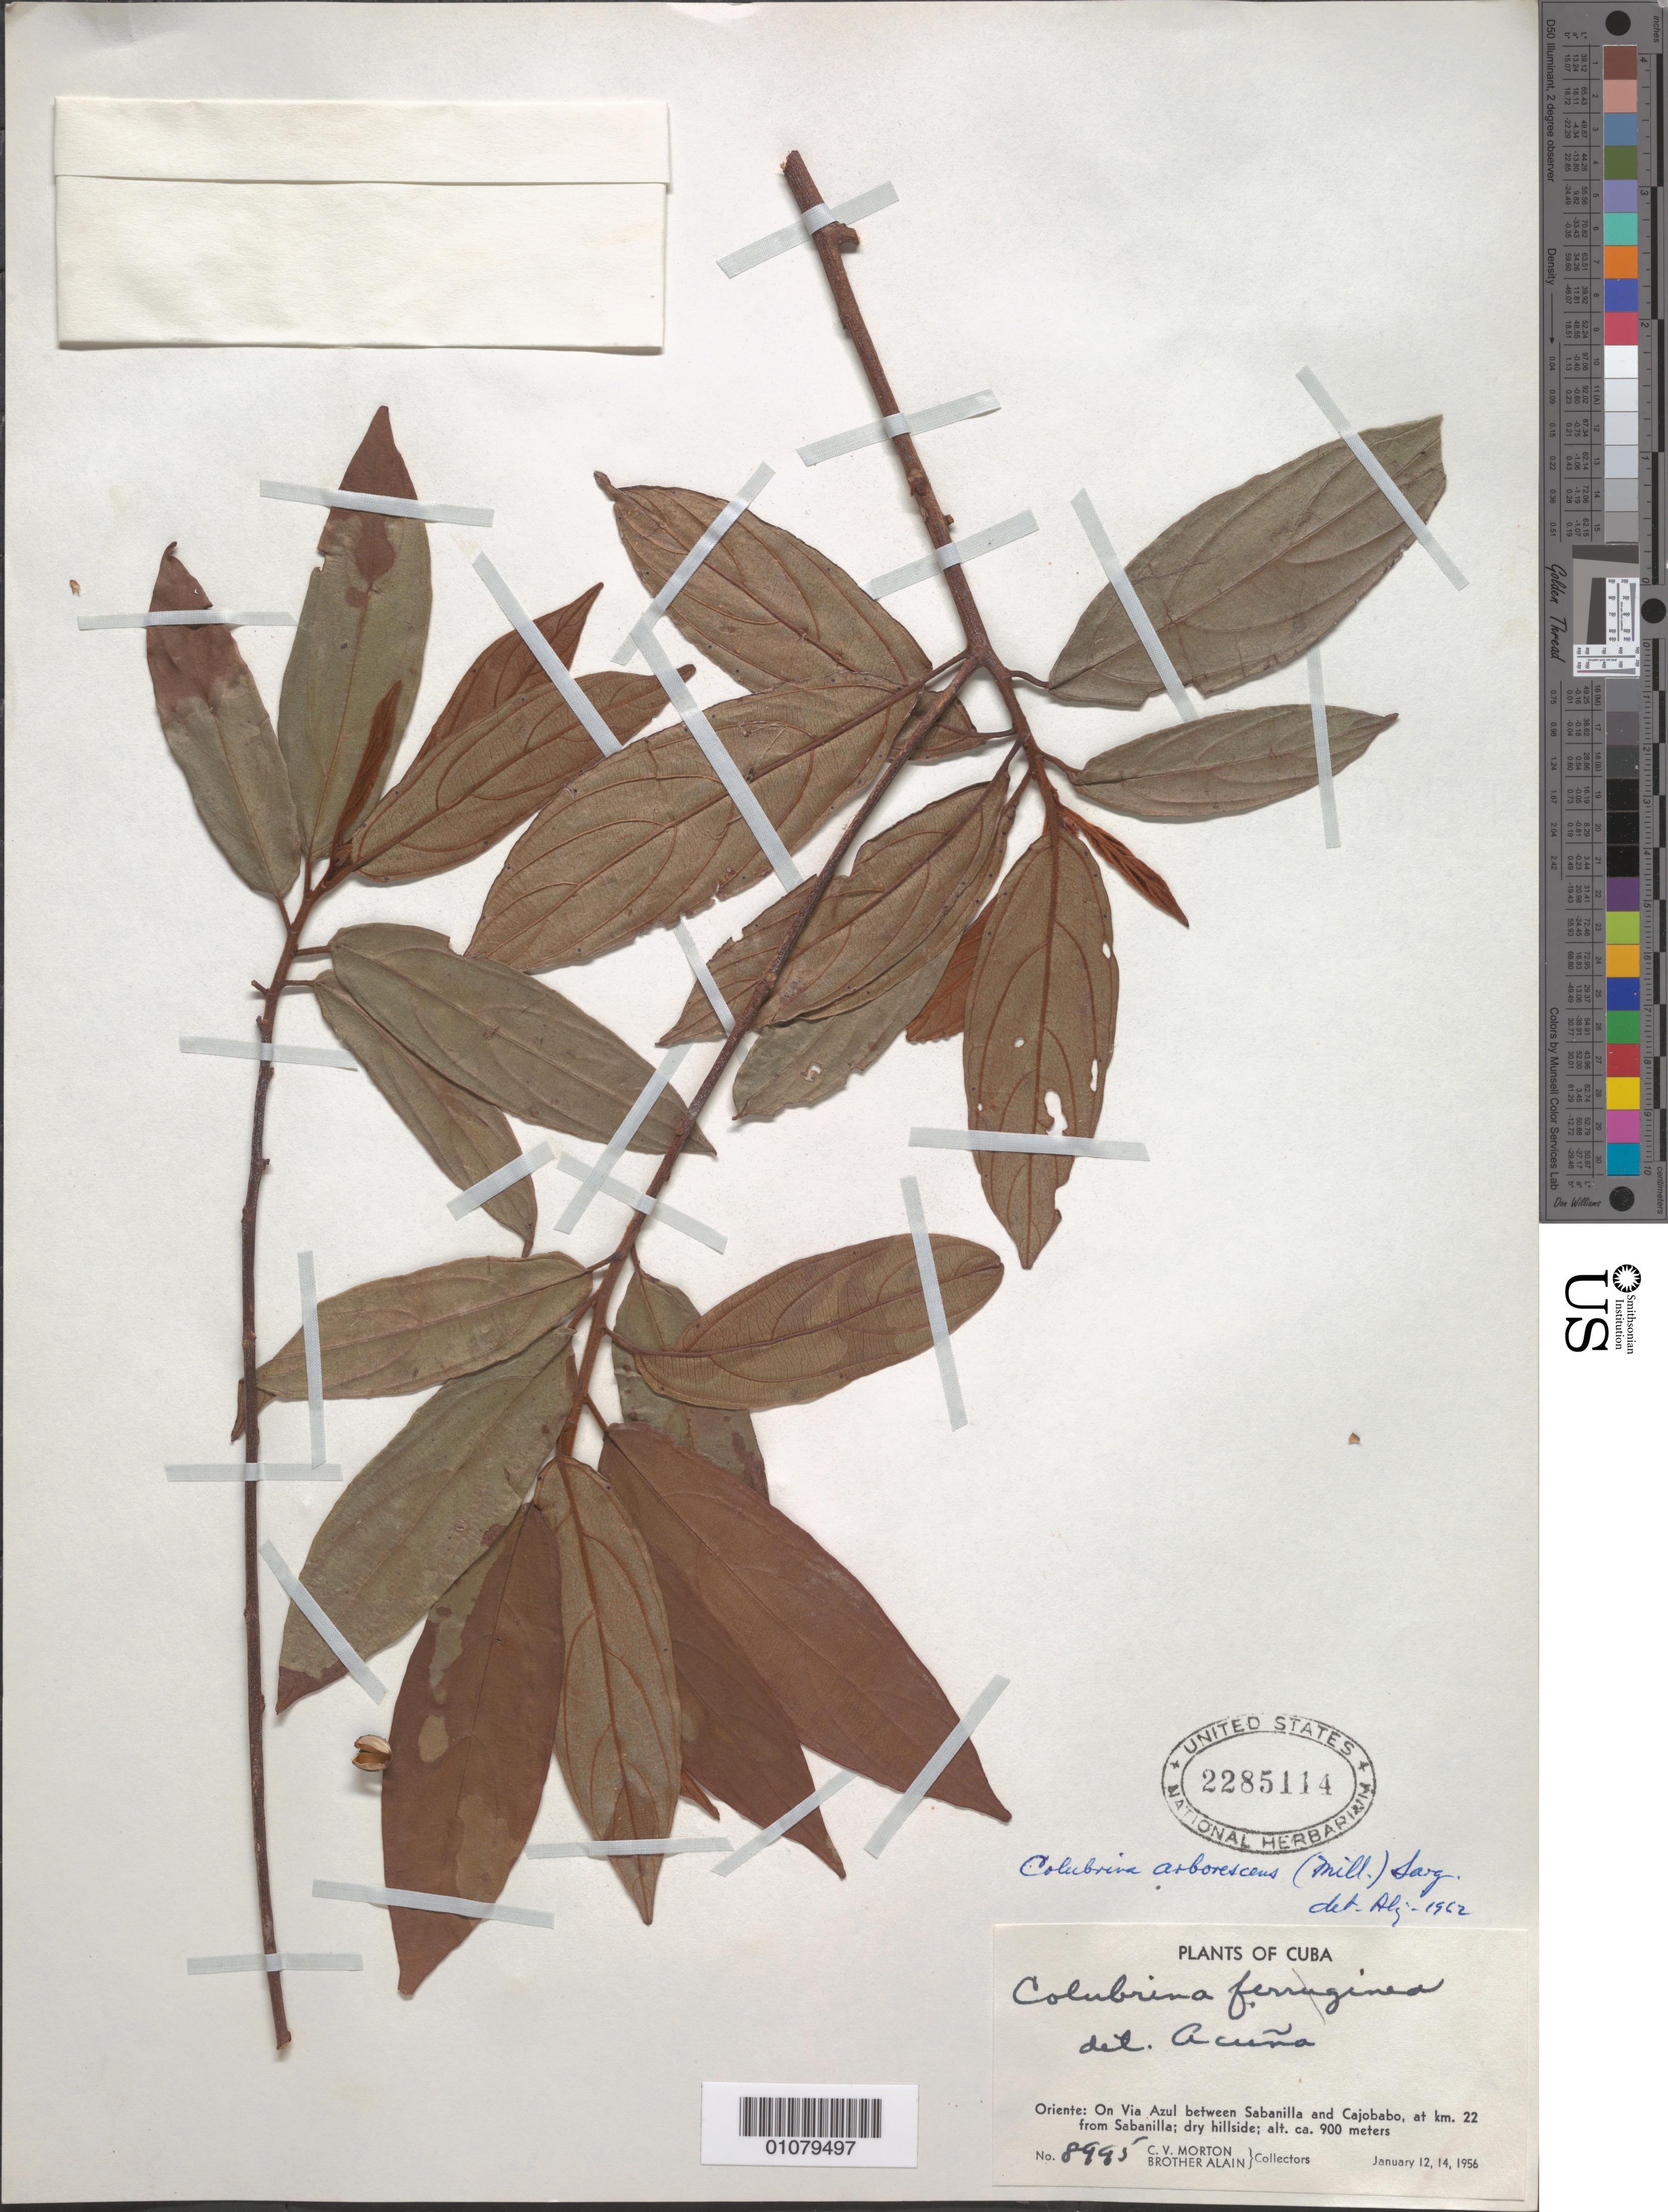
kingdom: Plantae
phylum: Tracheophyta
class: Magnoliopsida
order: Rosales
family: Rhamnaceae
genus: Colubrina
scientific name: Colubrina arborescens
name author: (Mill.) Sarg.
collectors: C. V. Morton & A. H. Liogier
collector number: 8995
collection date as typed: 12 Jan 1956 and 14 Jan 1956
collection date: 1956-01-12,1956-01-14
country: Cuba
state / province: Guantánamo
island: Cuba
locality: Oriente: On Via Azul between Sabanilla and Cajobabo, at km 22 from Sabanilla; dry hillside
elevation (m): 900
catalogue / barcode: US 2285114